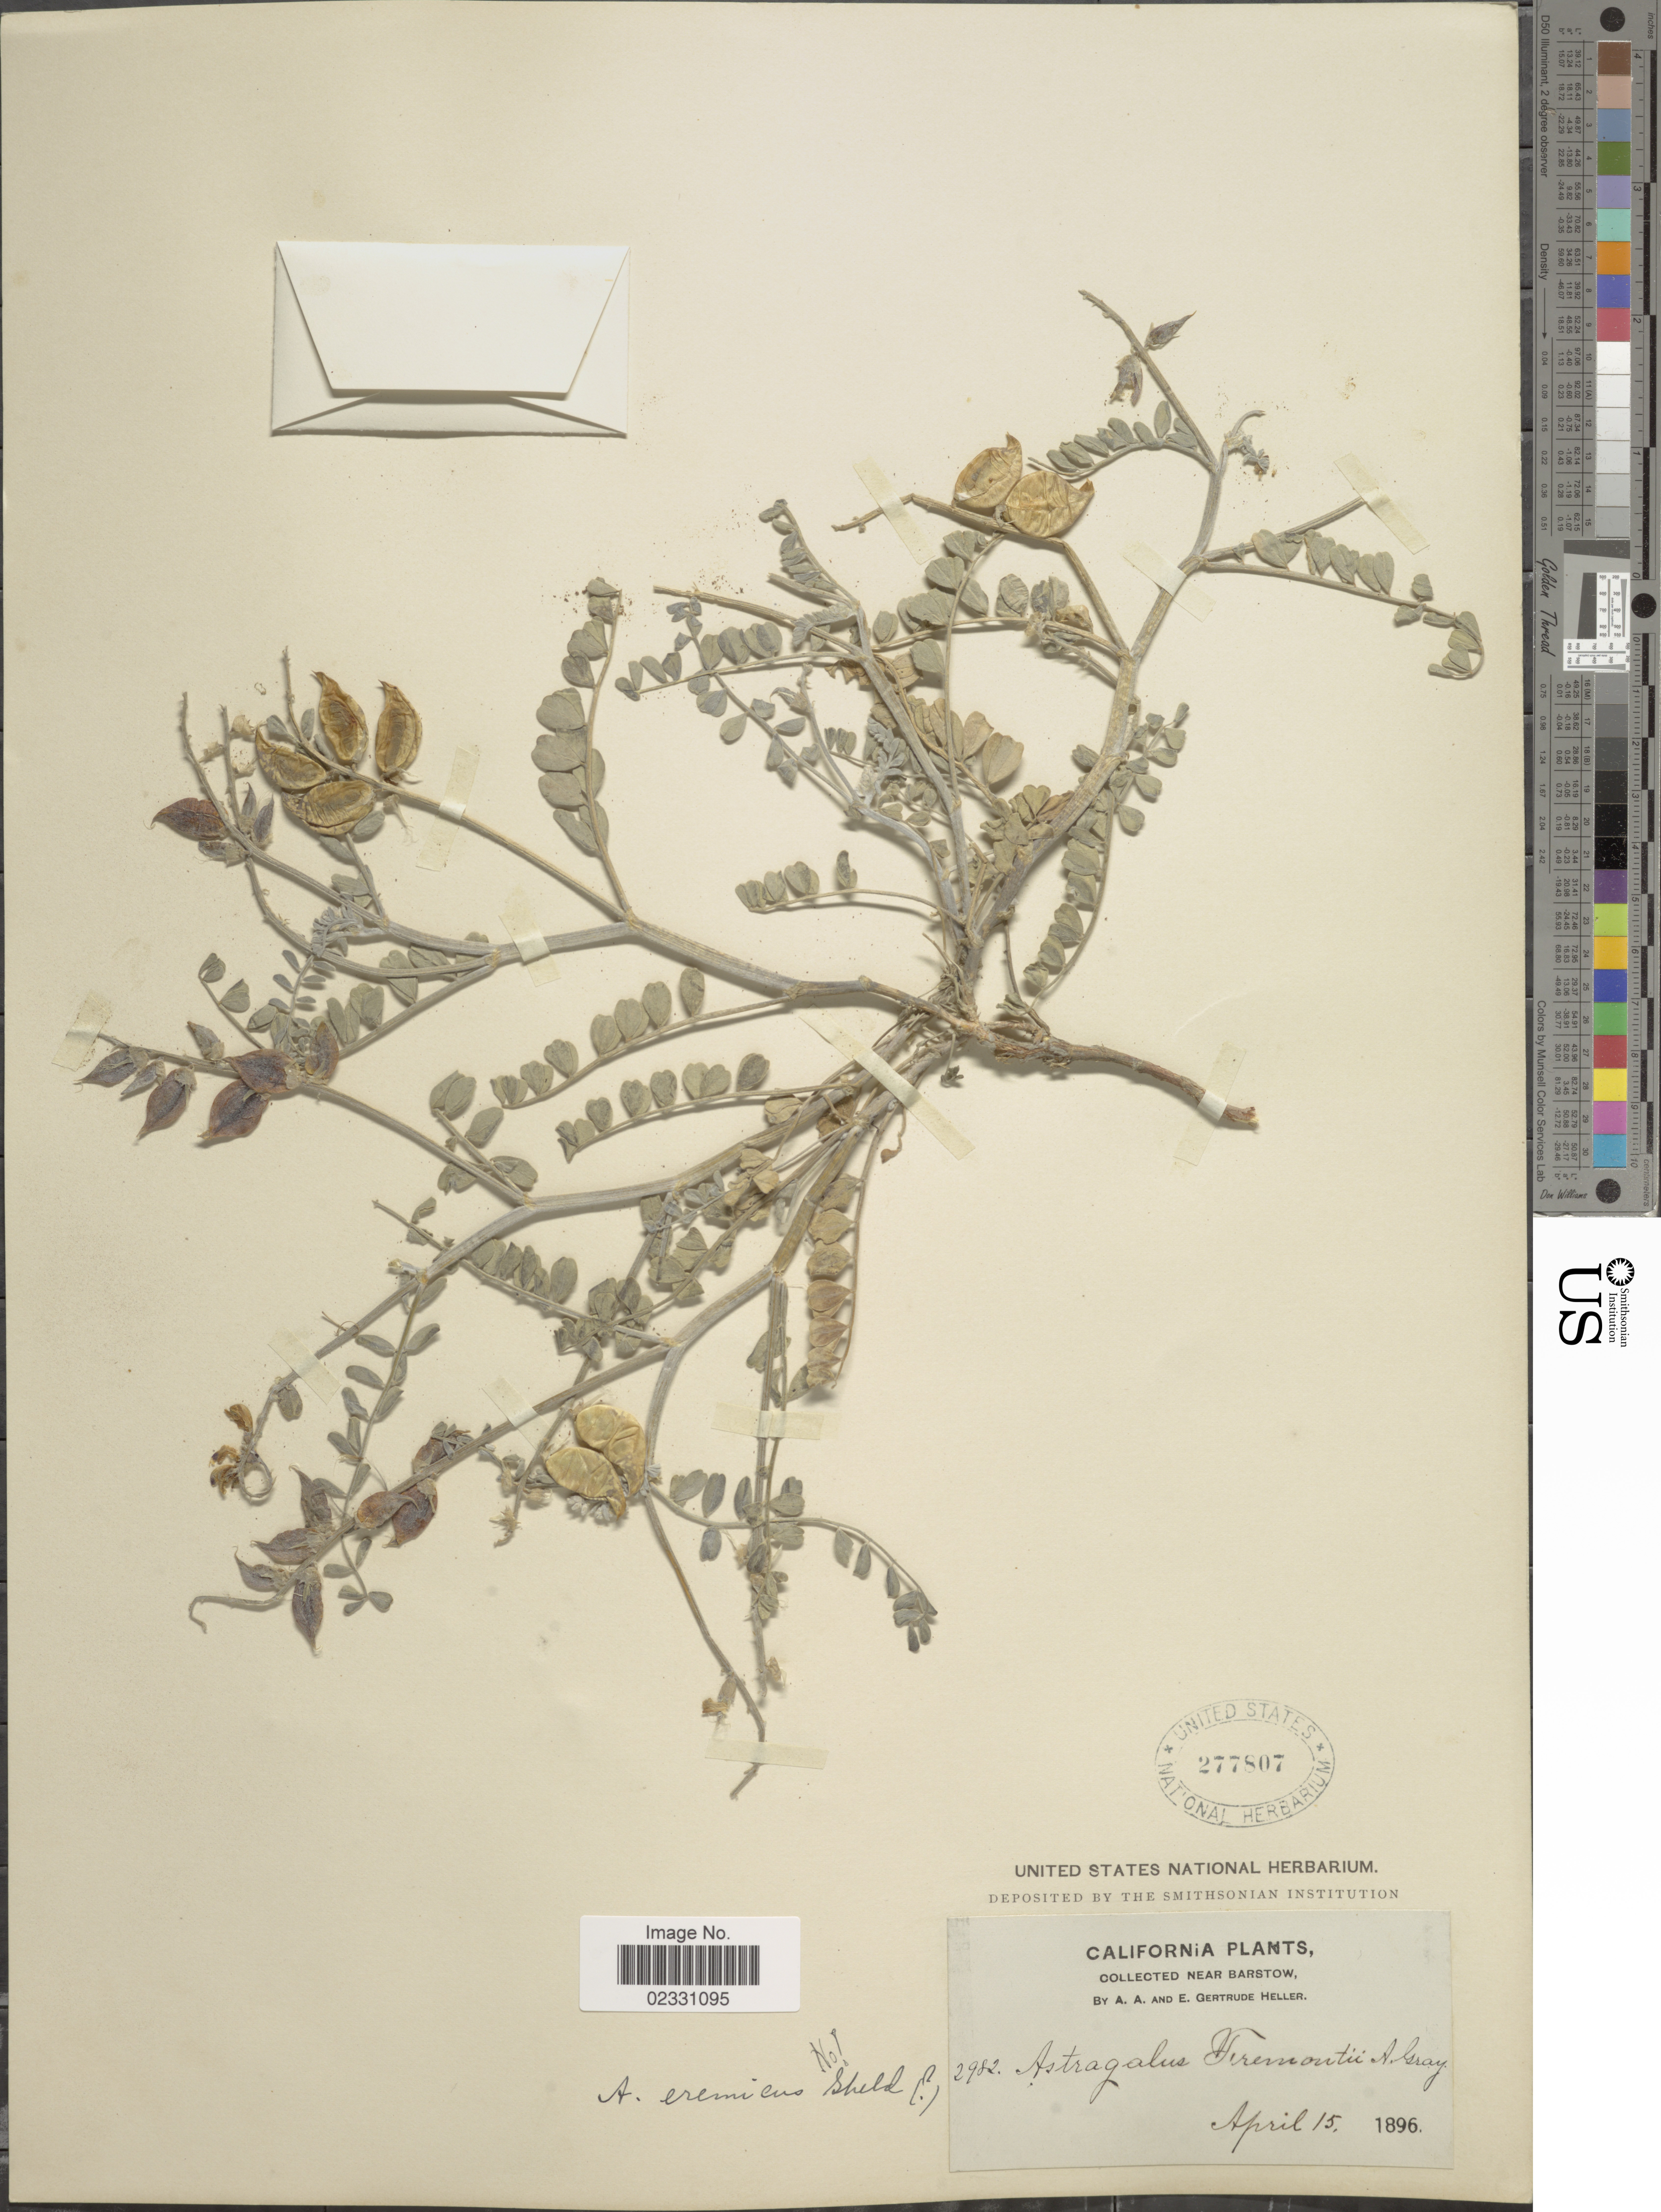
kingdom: Plantae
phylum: Tracheophyta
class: Magnoliopsida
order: Fabales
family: Fabaceae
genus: Astragalus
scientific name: Astragalus eremicus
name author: E. Sheld.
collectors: A. A. Heller & E. Gertrude Heller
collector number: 2982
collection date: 1896-04-15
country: United States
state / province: California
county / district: San Bernardino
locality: Near Barstow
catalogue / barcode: US 277807